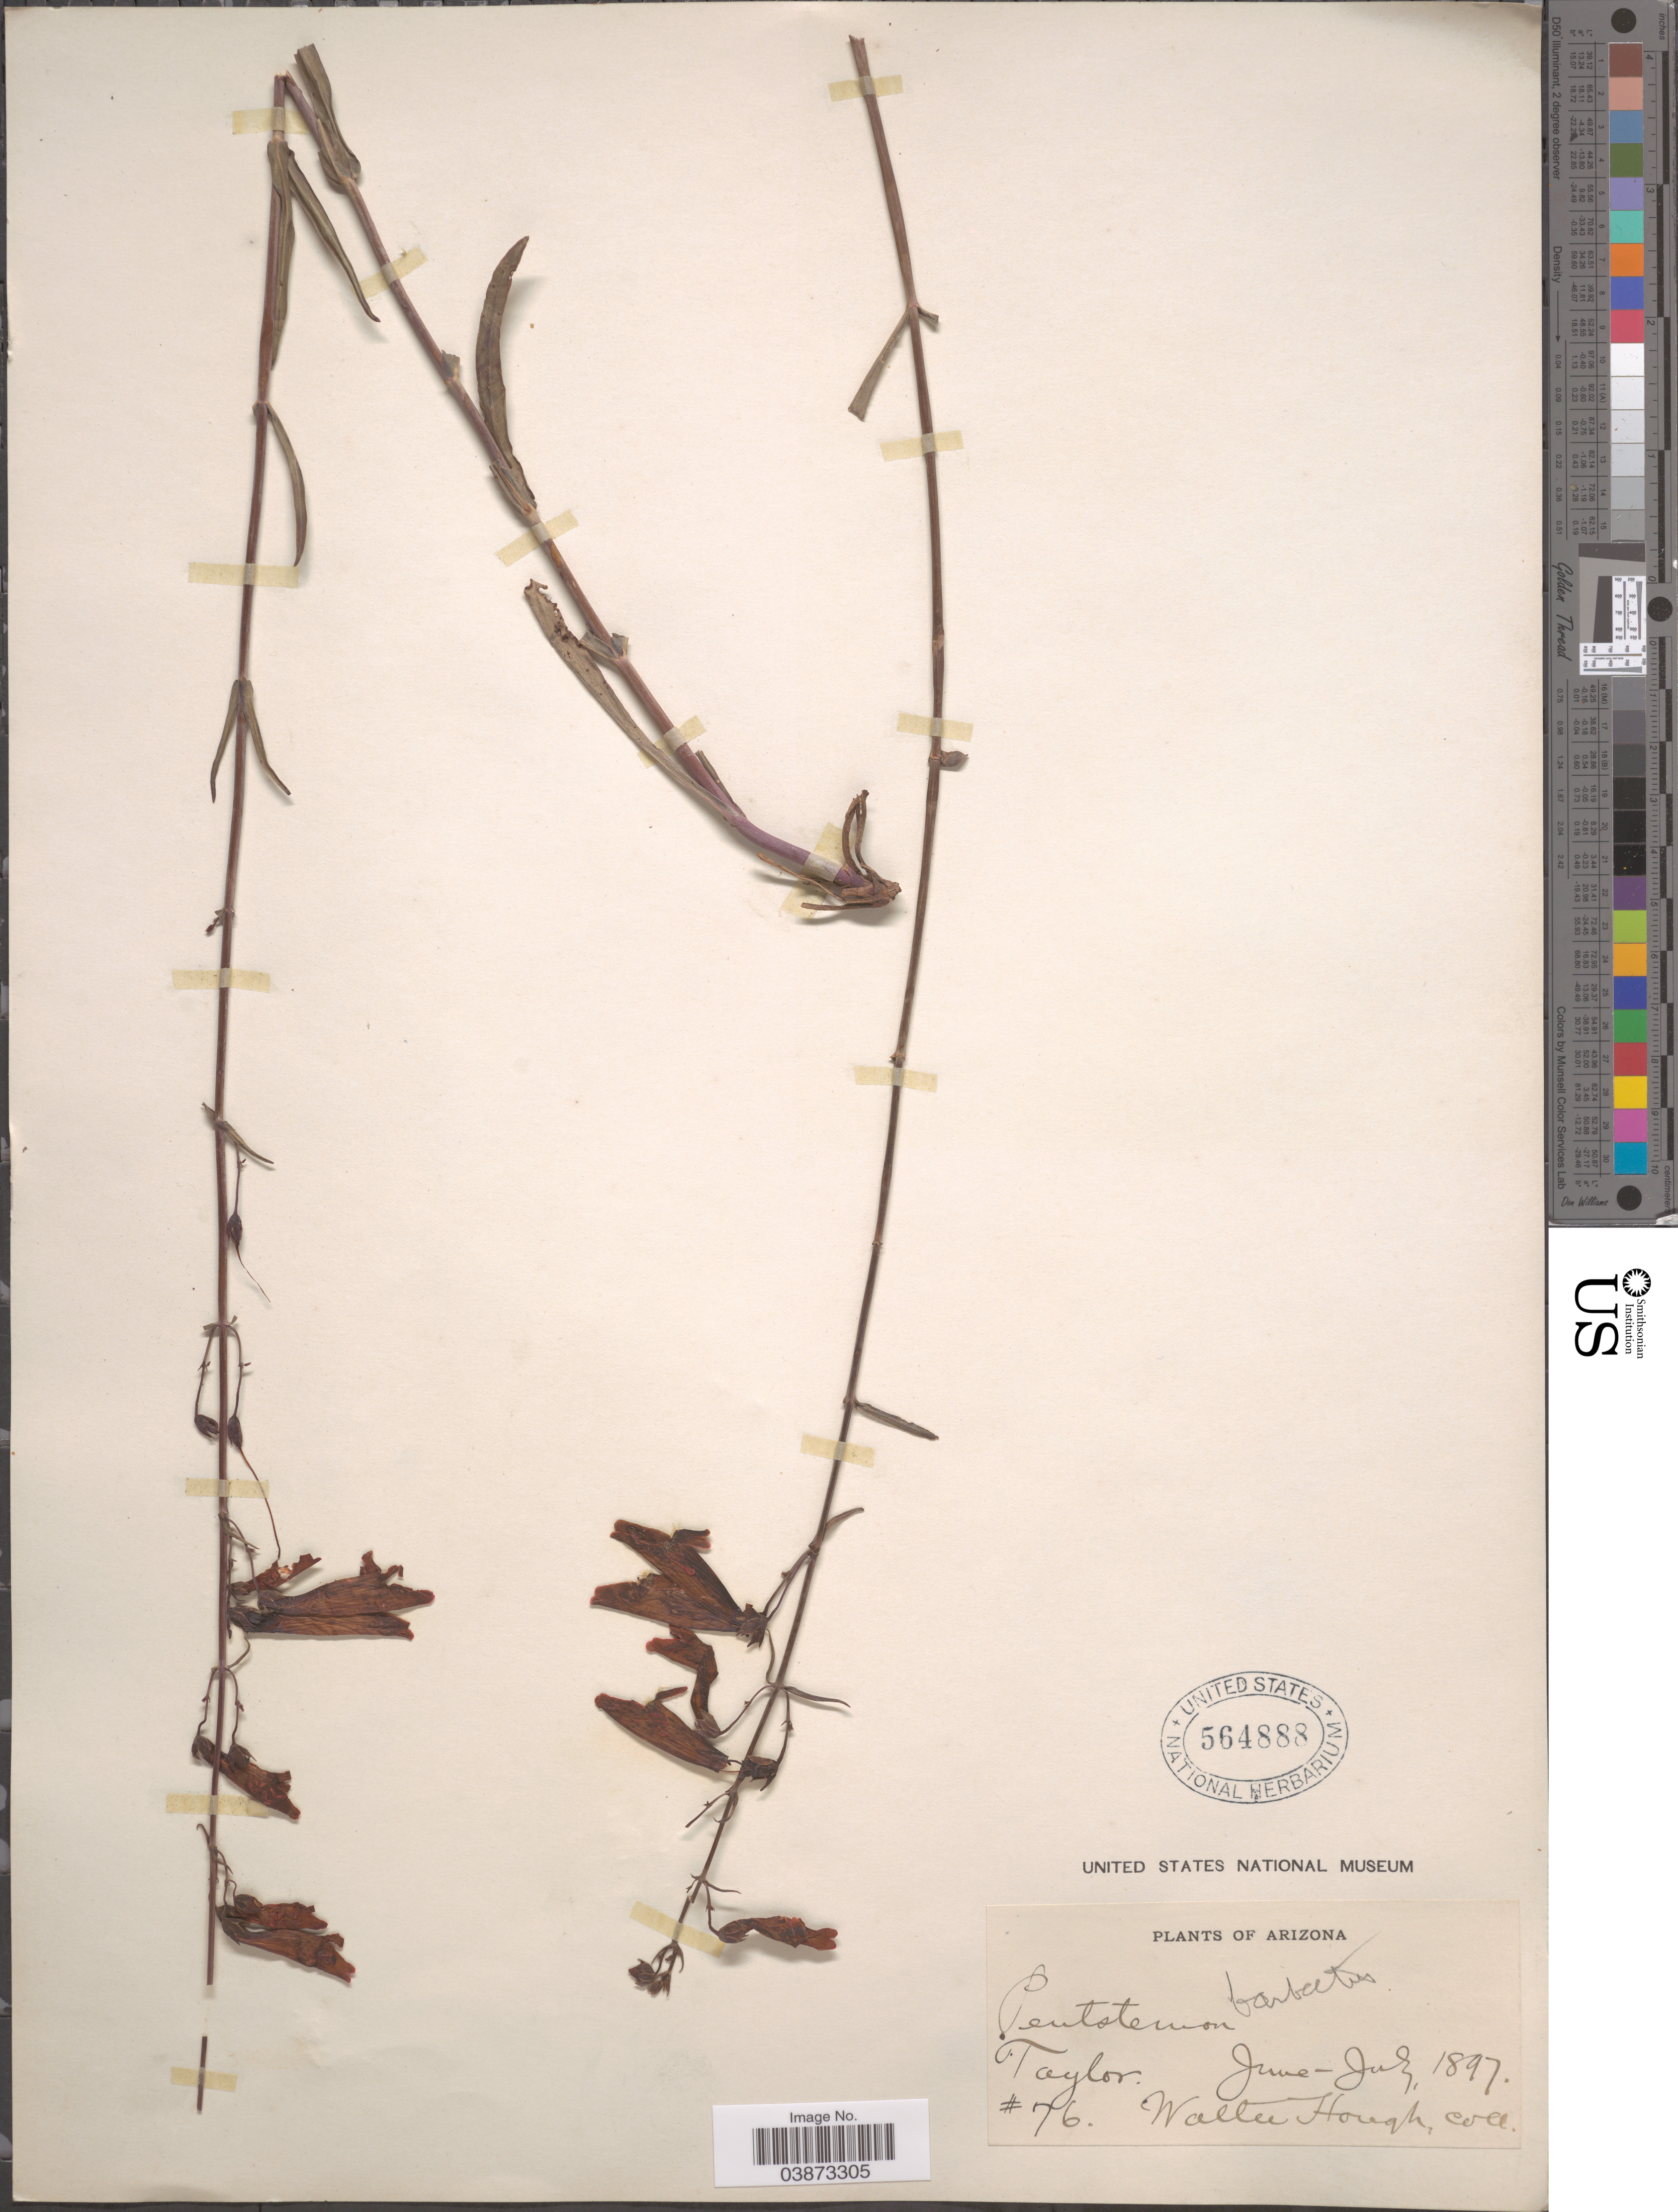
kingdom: Plantae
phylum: Tracheophyta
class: Magnoliopsida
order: Lamiales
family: Plantaginaceae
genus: Penstemon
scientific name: Penstemon barbatus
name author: (Cav.) Roth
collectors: W. Hough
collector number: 76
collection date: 1897-06/1897-07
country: United States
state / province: Arizona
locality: Taylor.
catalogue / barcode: US 564888